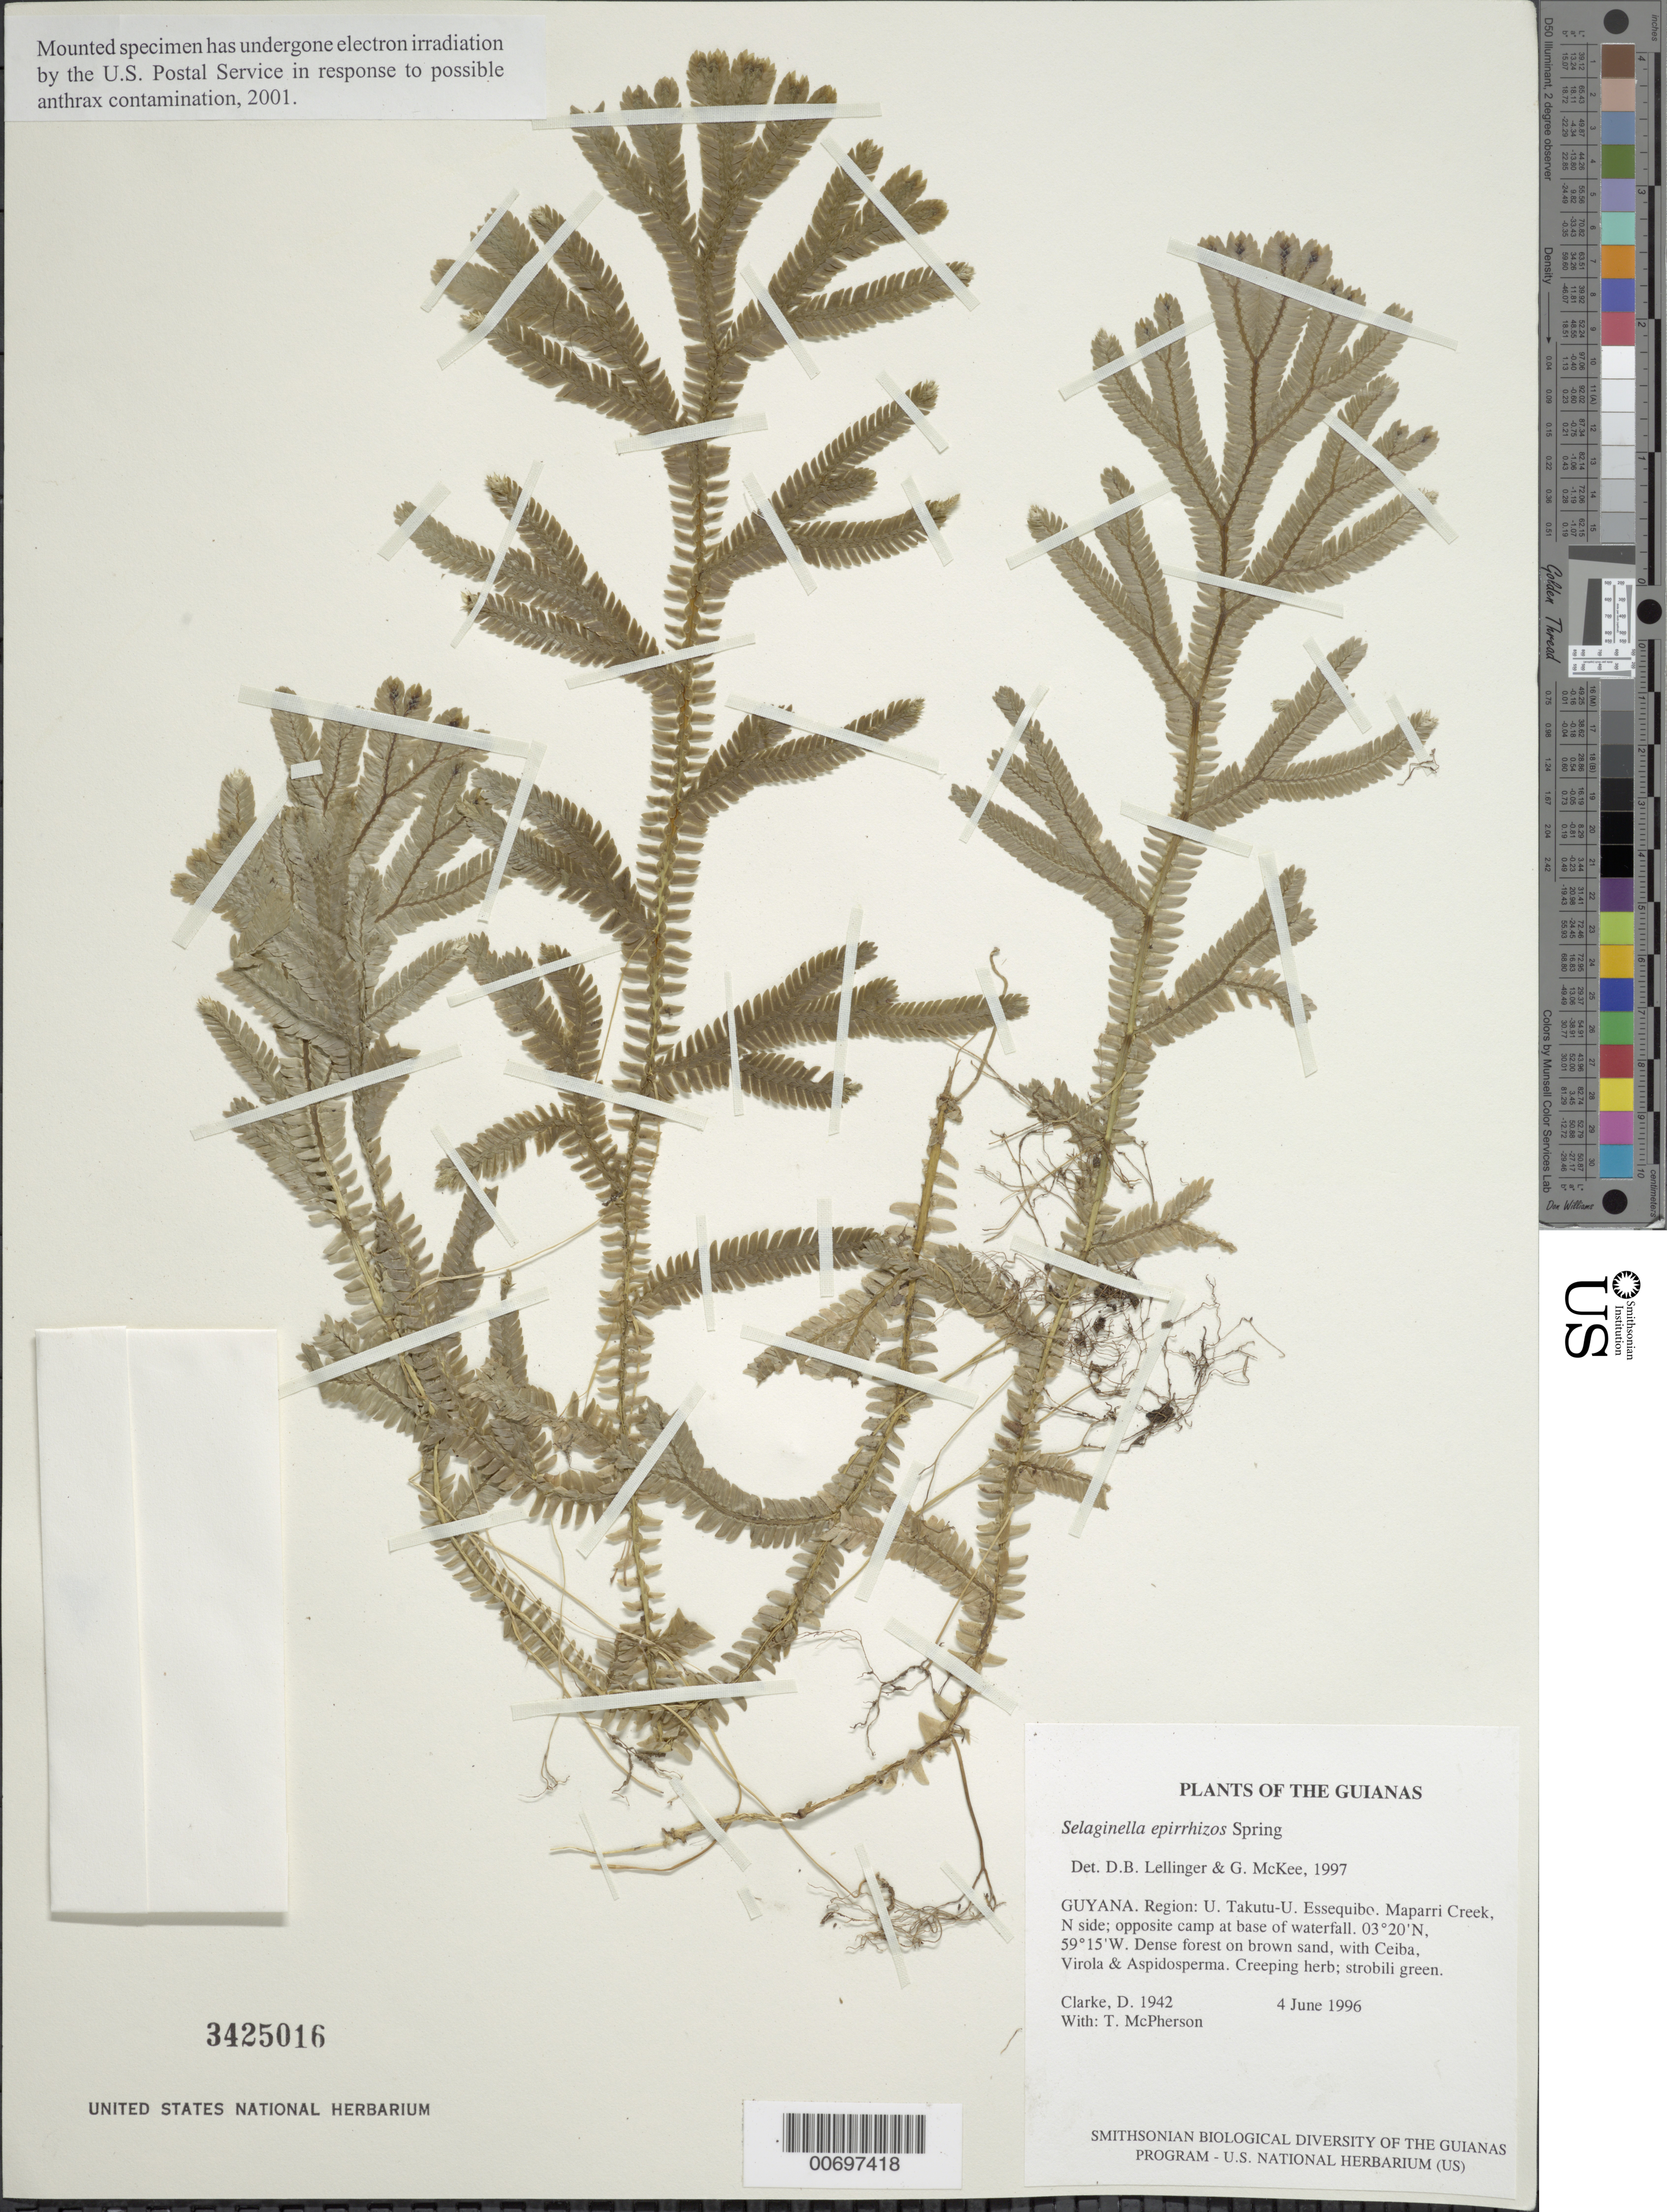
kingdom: Plantae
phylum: Tracheophyta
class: Lycopodiopsida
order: Selaginellales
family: Selaginellaceae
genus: Selaginella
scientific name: Selaginella epirrhizos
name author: Spring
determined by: Lellinger, D. B.; McKee, G. S.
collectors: H. D. Clarke & T. McPherson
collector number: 1942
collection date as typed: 4 June 1996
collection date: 1996-06-04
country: Guyana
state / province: U. Takutu-U. Essequibo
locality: Maparri Creek, N side; opposite camp at base of waterfall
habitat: Dense forest on brown sand, with Ceiba, Virola & Aspidosperma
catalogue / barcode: US 3425016